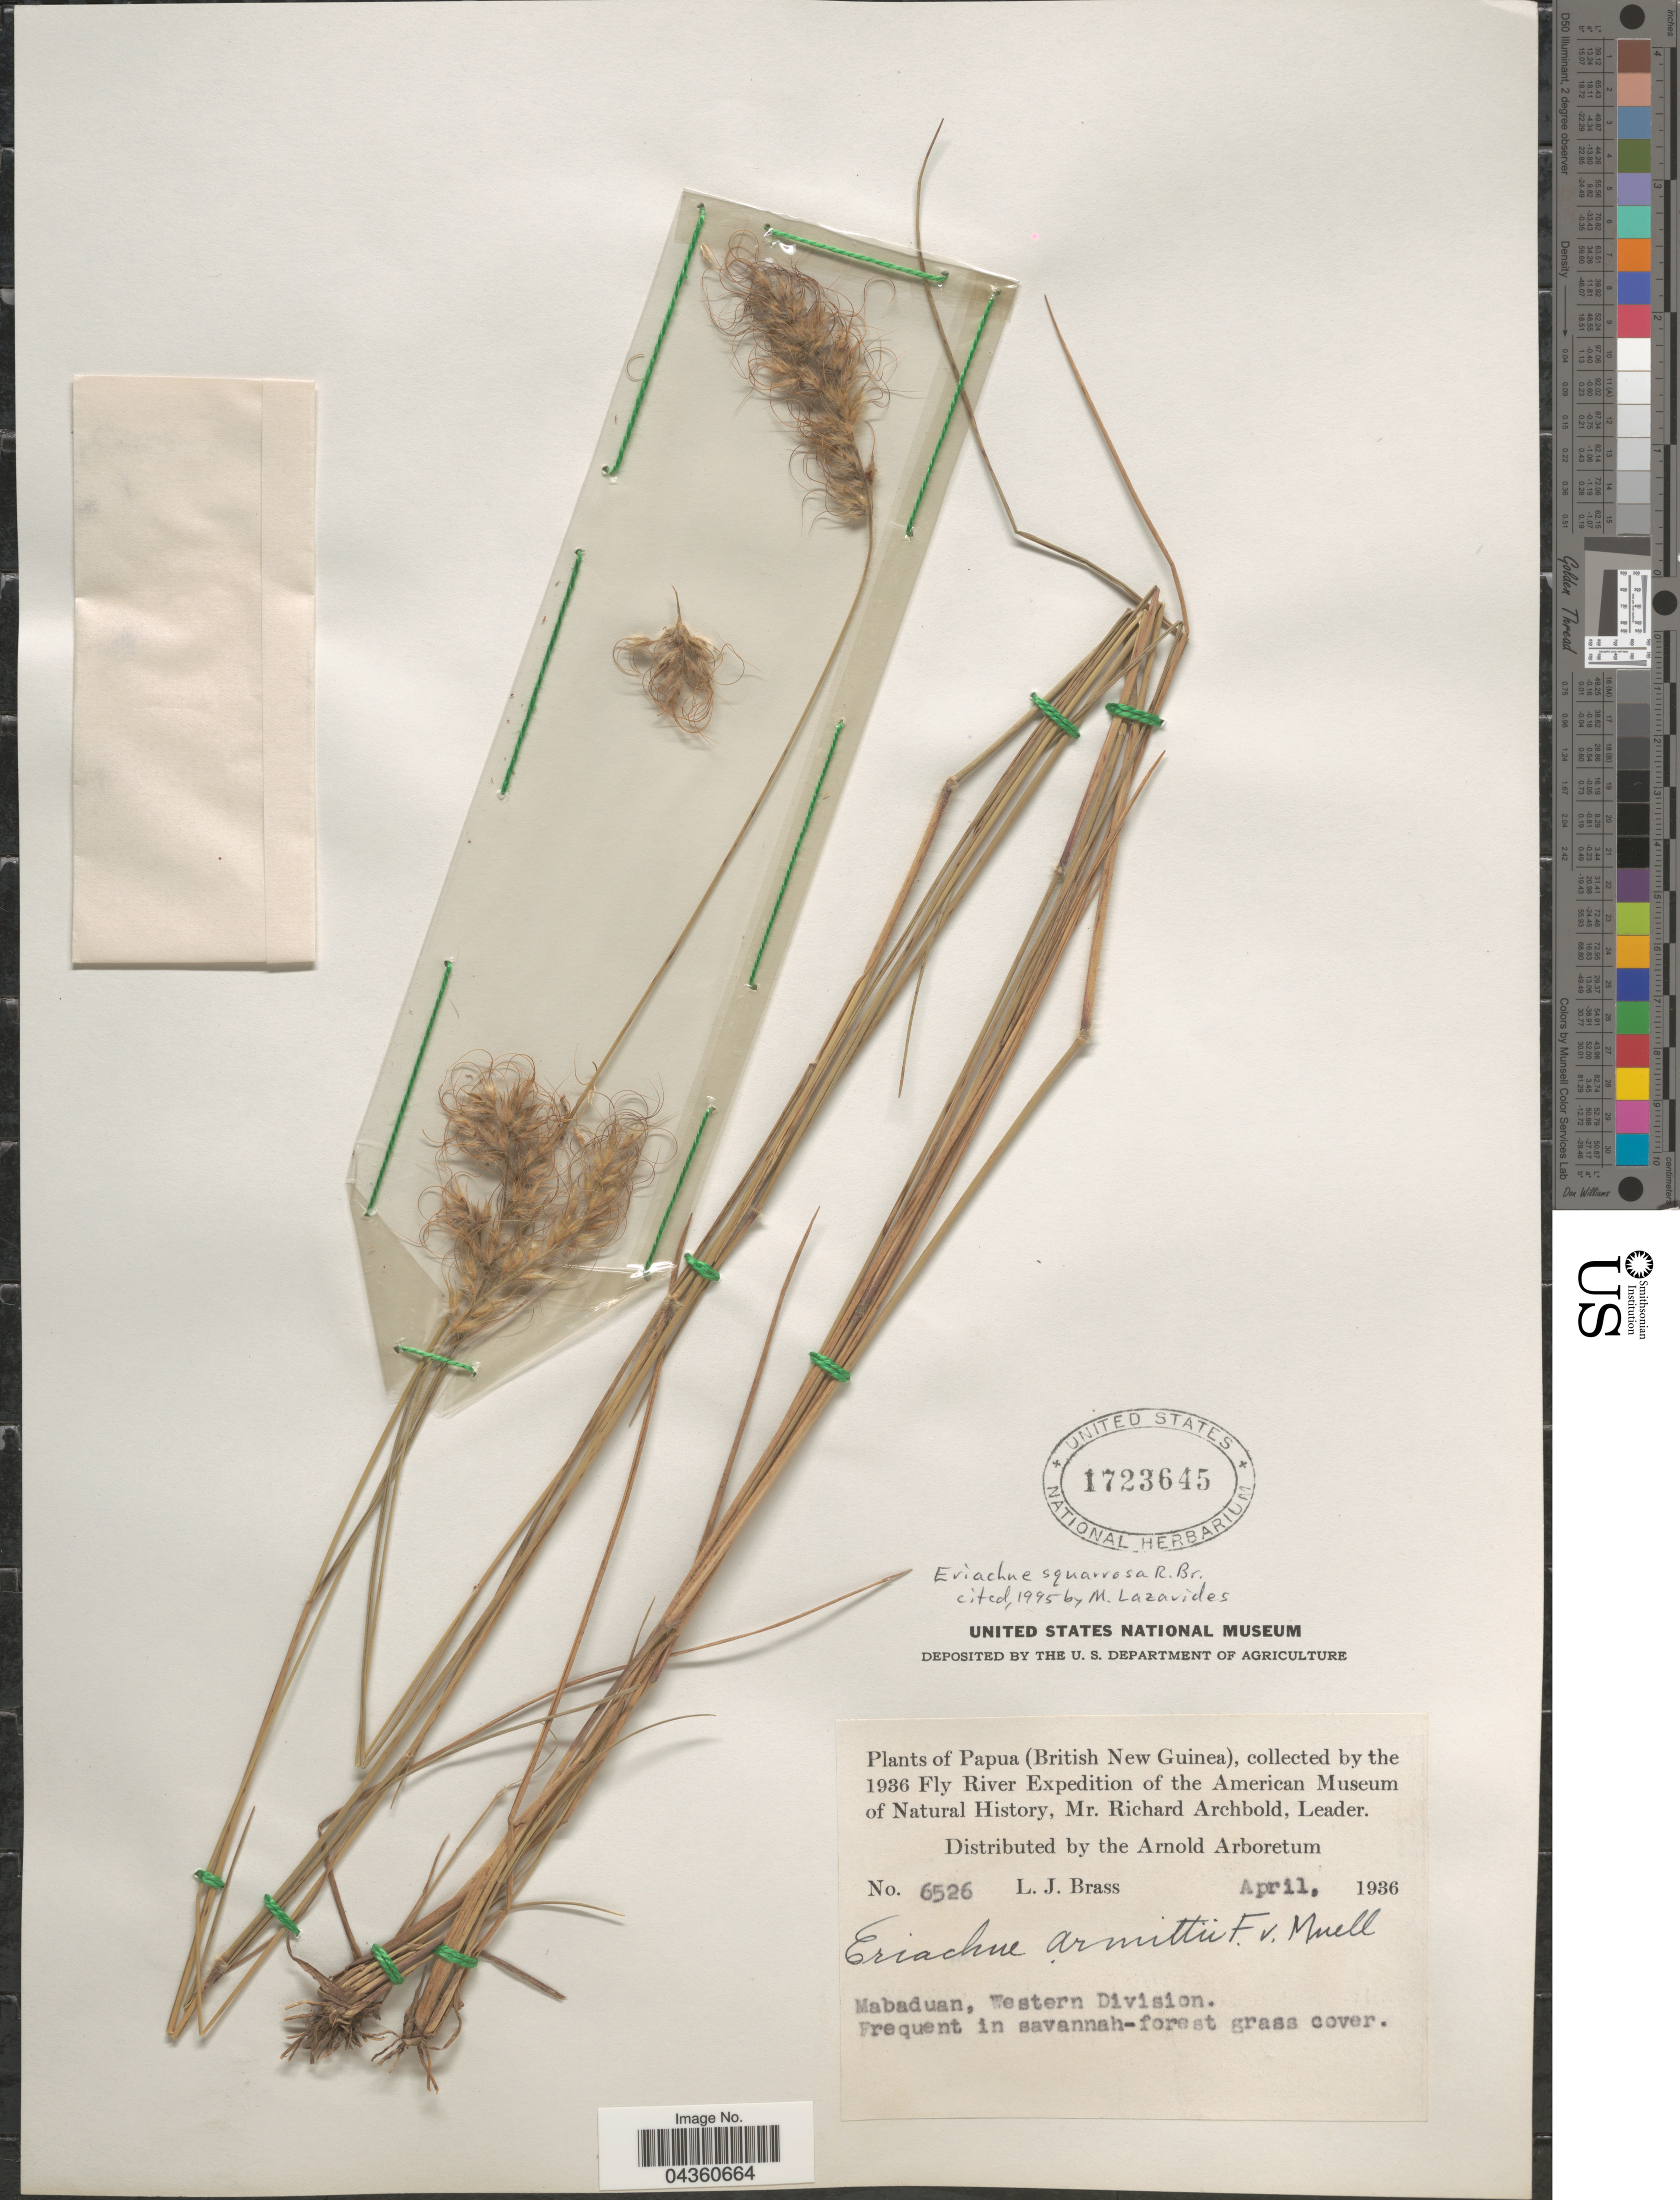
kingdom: Plantae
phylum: Tracheophyta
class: Liliopsida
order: Poales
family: Poaceae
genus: Eriachne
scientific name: Eriachne triseta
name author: Nees ex Steud.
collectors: L. J. Brass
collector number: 6526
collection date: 1936-04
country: Papua New Guinea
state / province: Manus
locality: Papua (British New Guinea). 1936 Fly River Expedition of the American Museum of Natural History. Mabaduan, Western Division. Frequent in savannah-forest grass cover.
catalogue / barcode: US 1723645